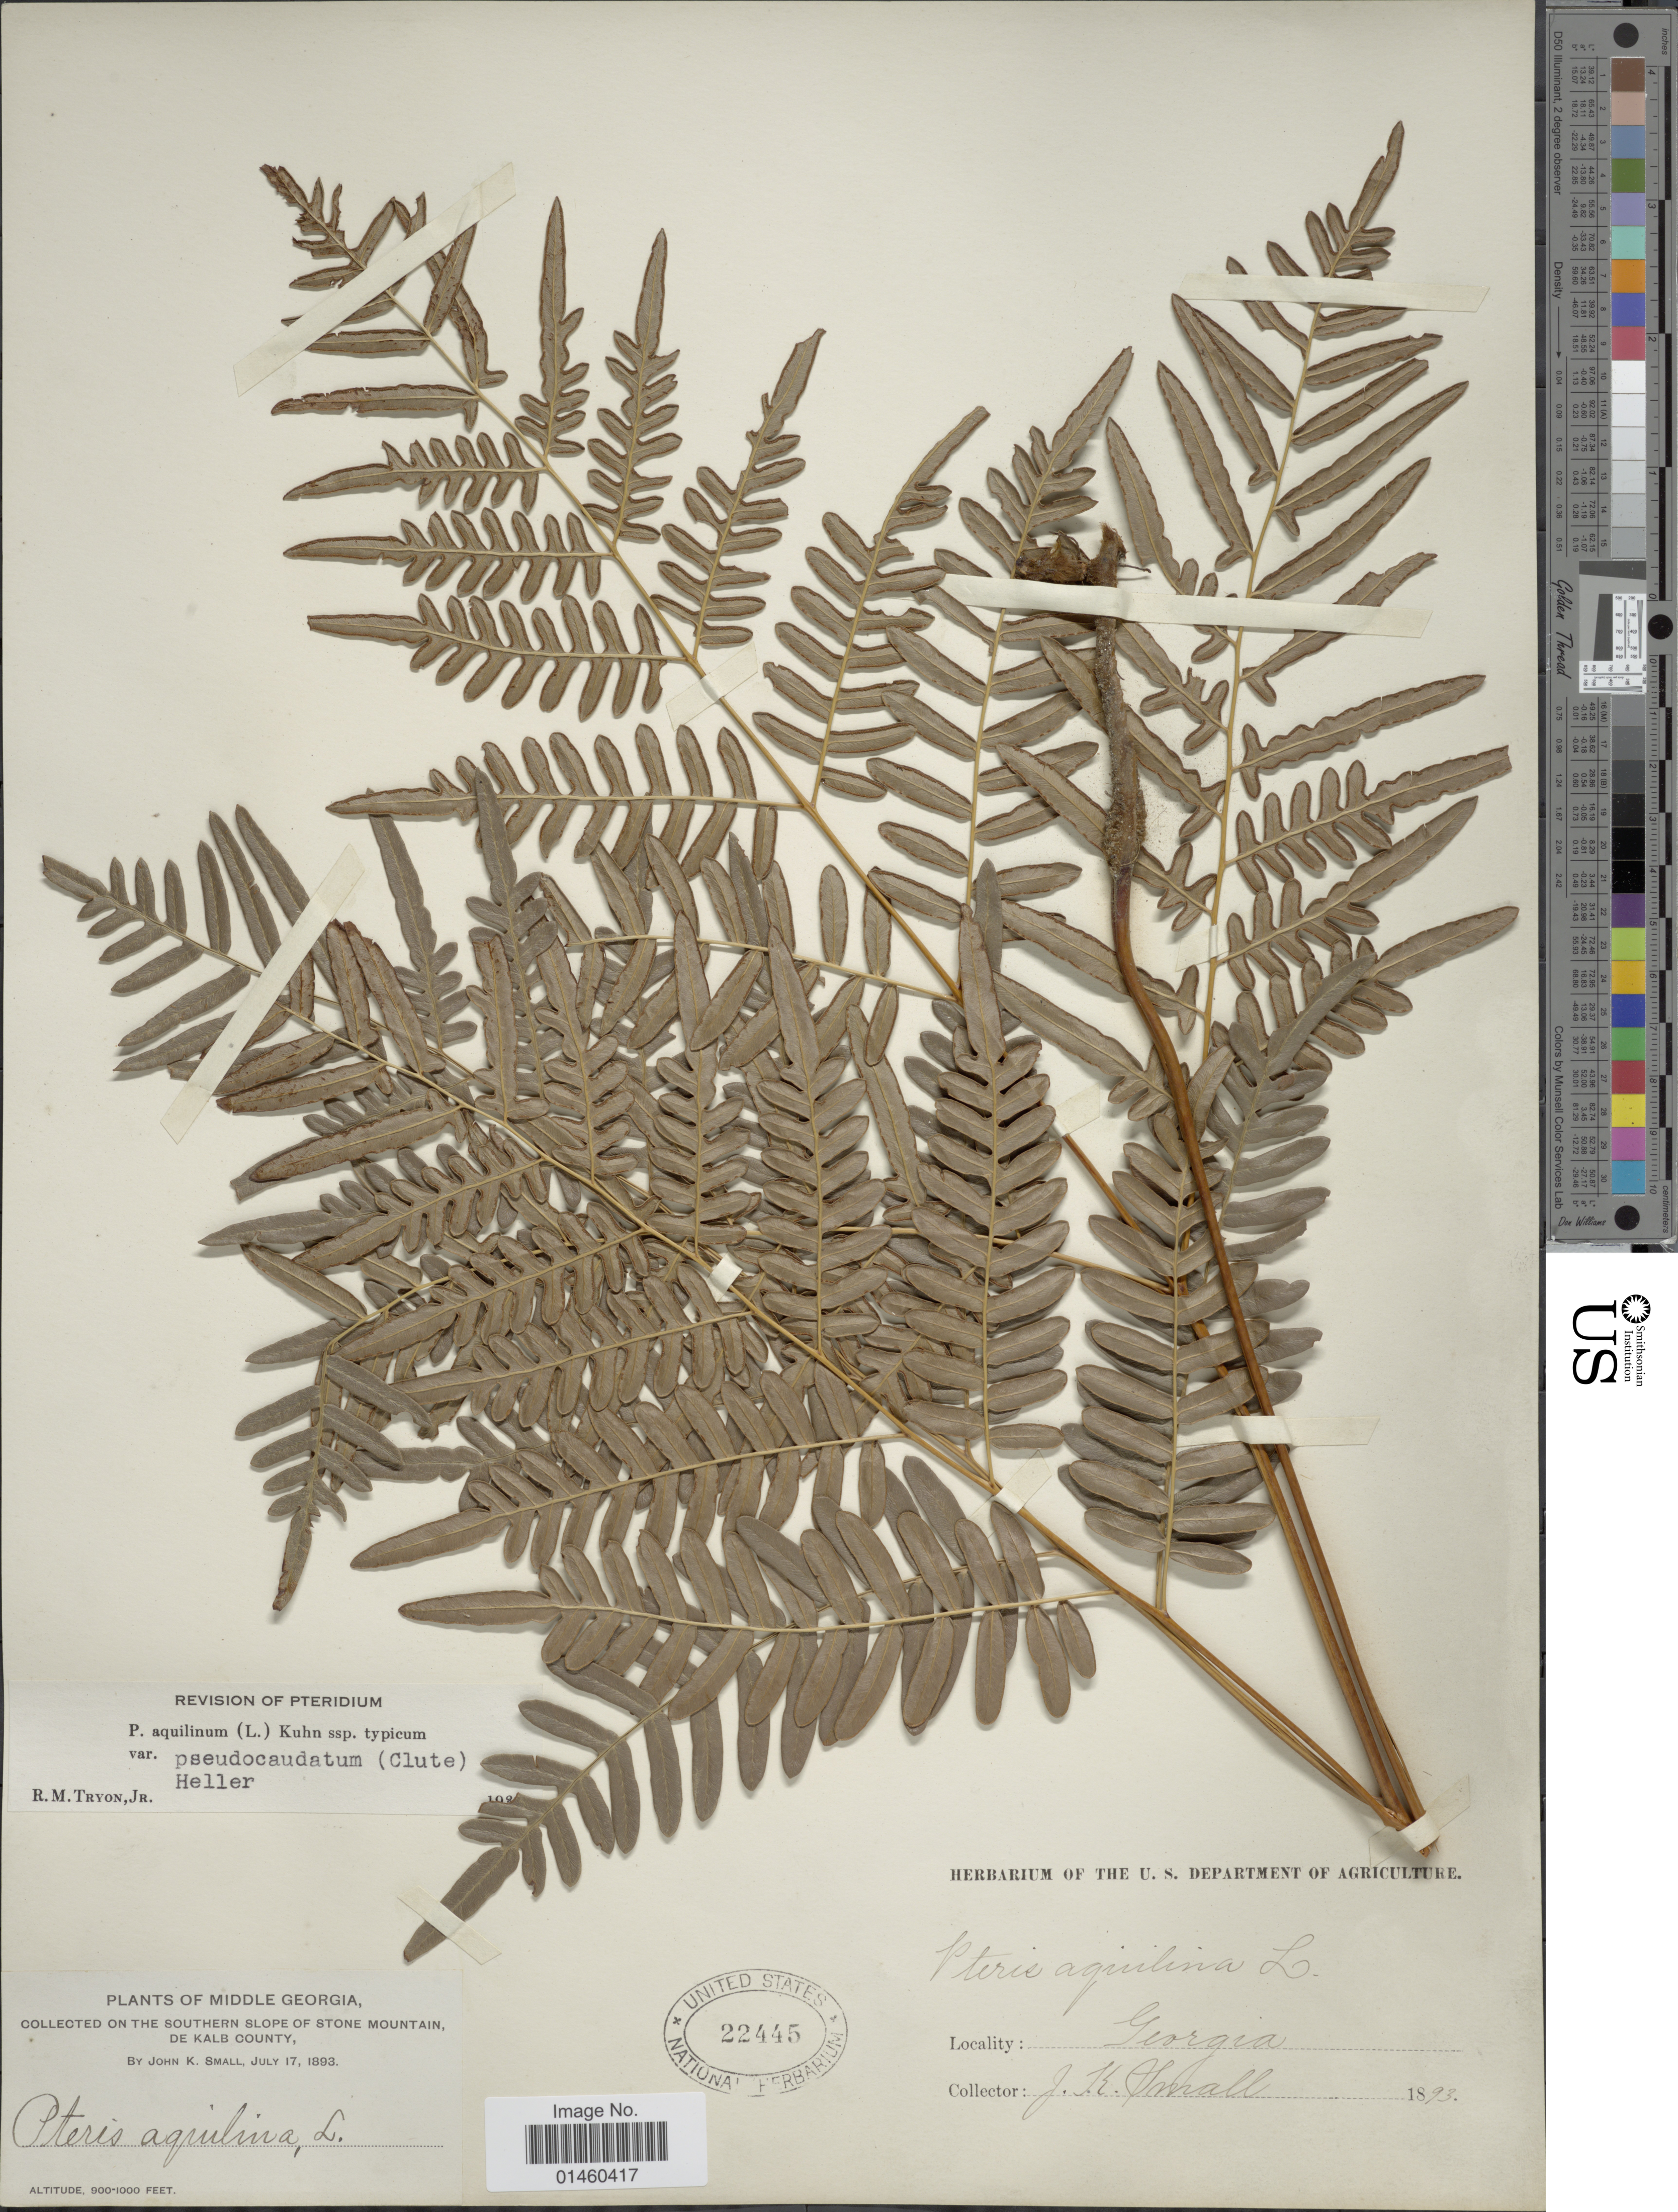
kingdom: Plantae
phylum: Tracheophyta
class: Polypodiopsida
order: Polypodiales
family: Dennstaedtiaceae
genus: Pteridium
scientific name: Pteridium aquilinum var. pseudocaudatum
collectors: J. K. Small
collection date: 1893-07-17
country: United States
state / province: Georgia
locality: Middle Georgia, southern slope of Stone Mountain, De Kalb County.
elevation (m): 274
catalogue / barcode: US 22445